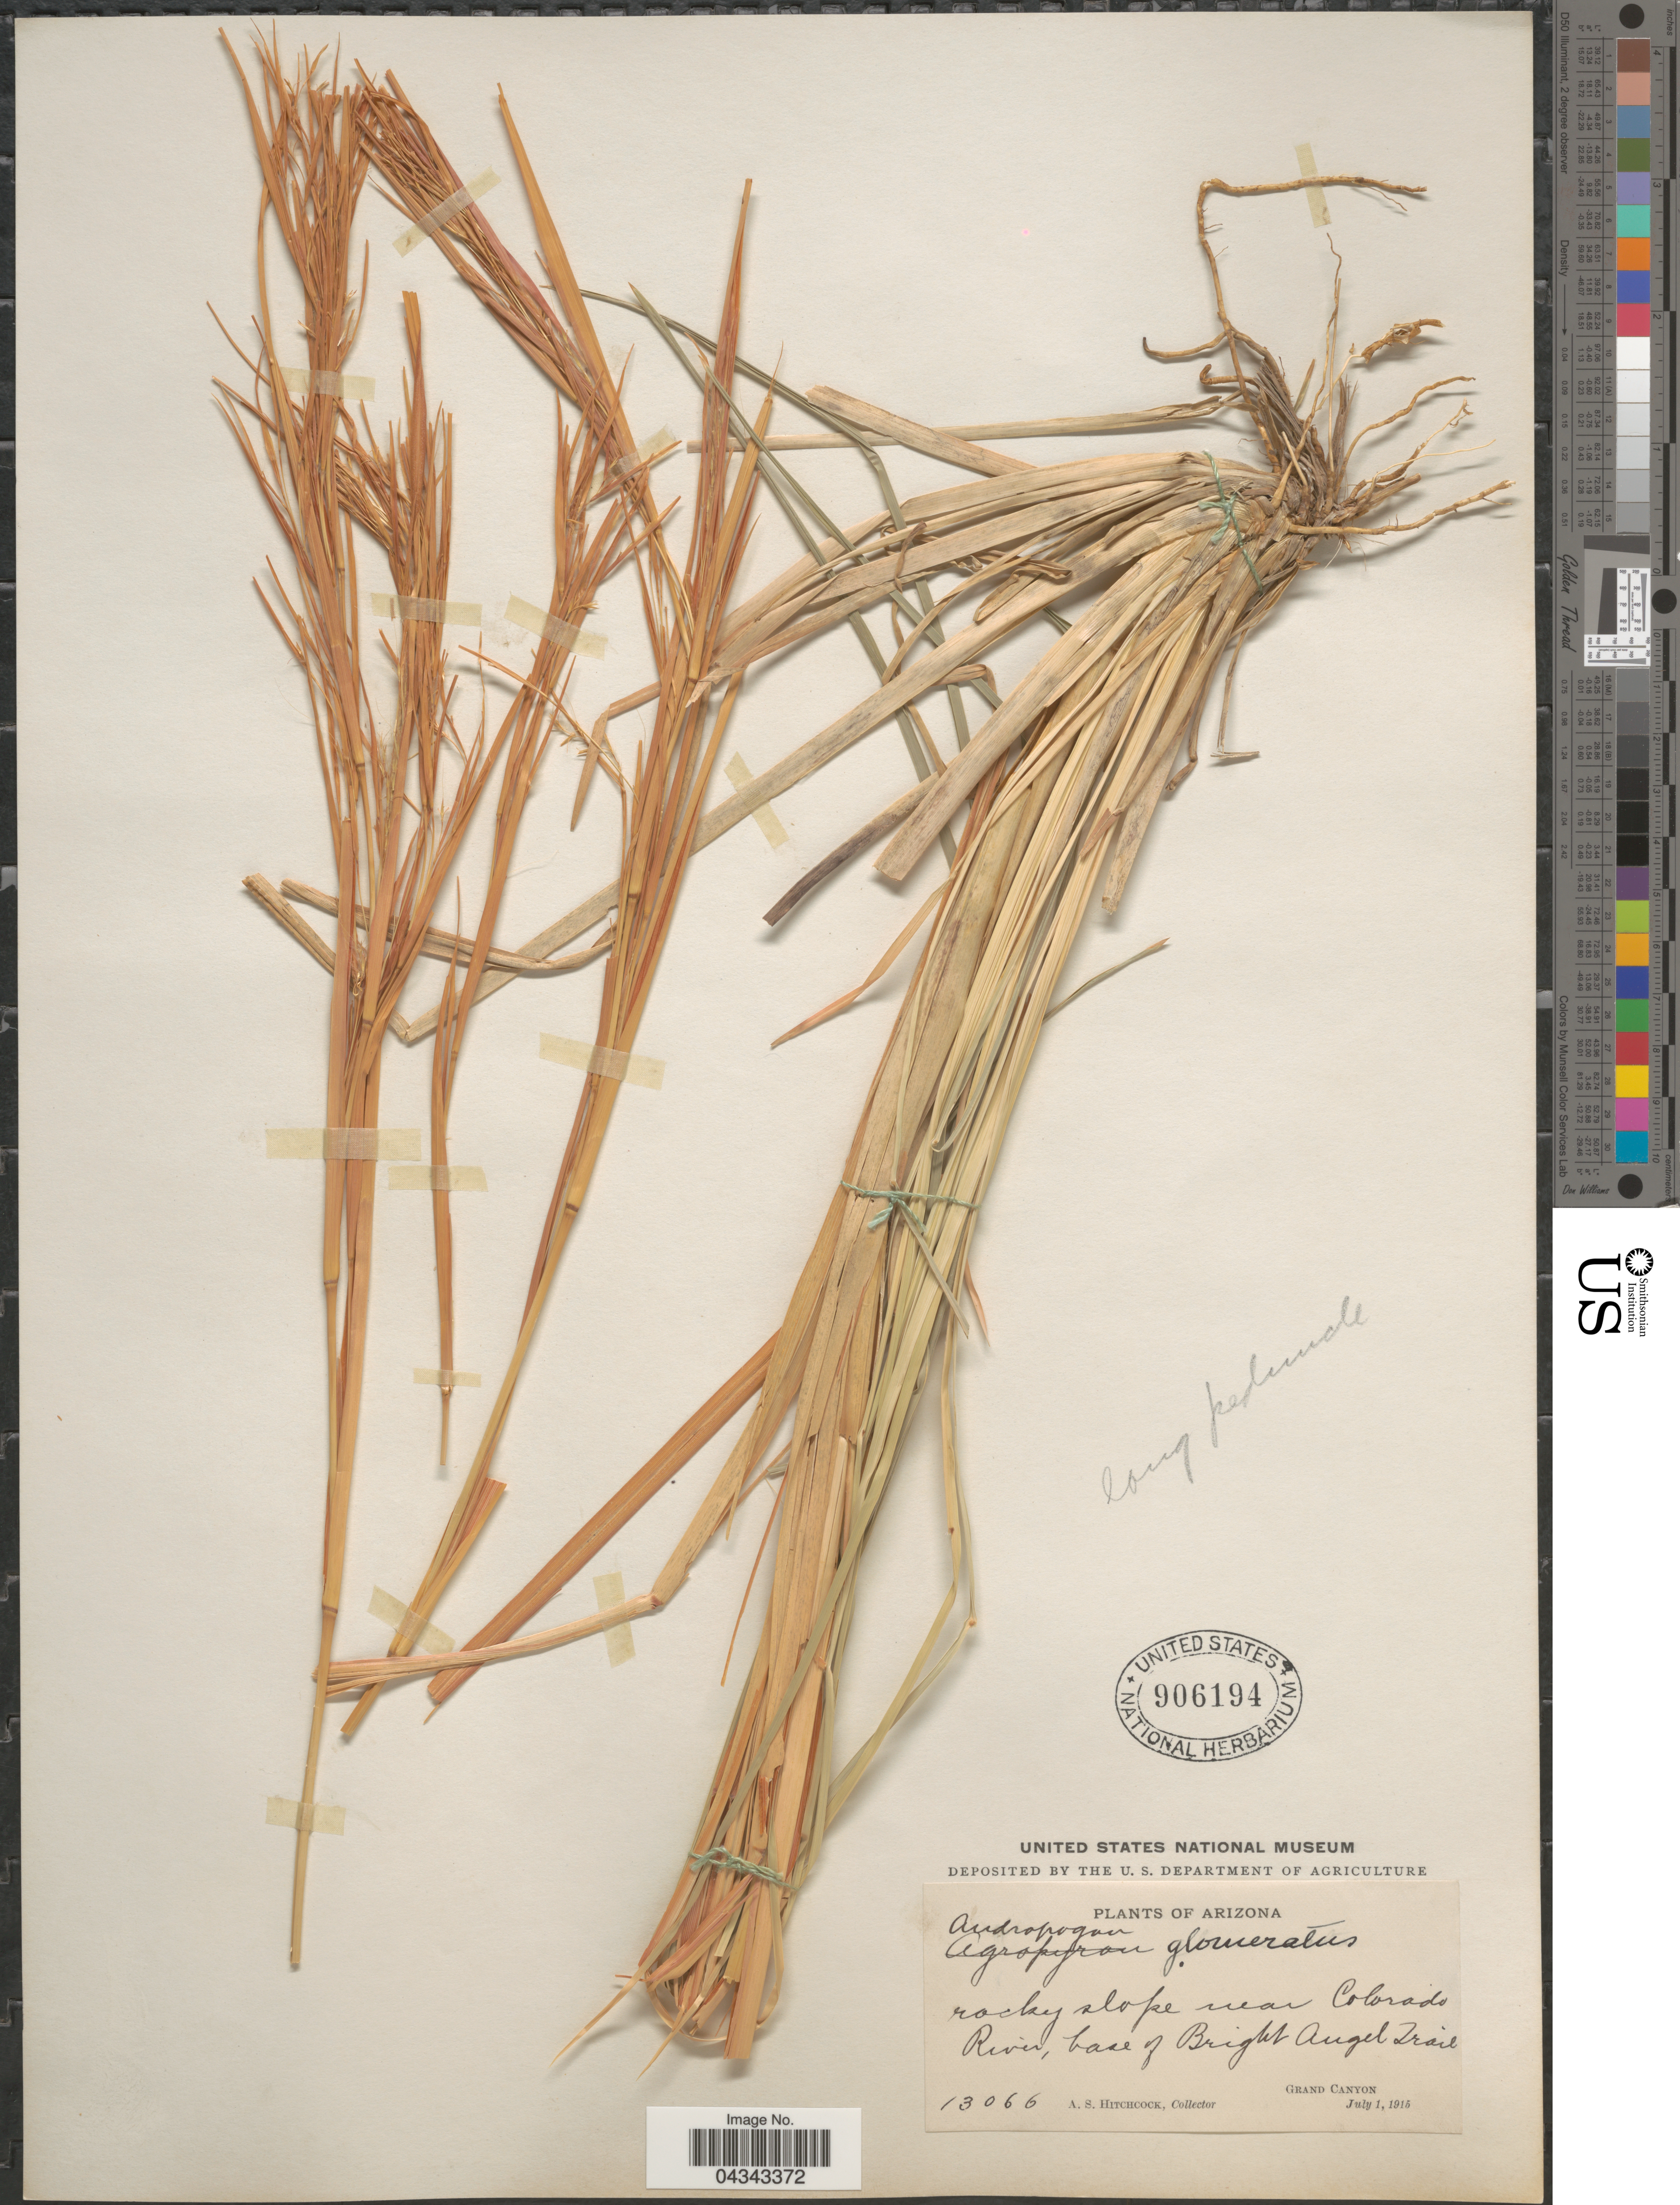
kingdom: Plantae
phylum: Tracheophyta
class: Liliopsida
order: Poales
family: Poaceae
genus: Andropogon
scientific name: Andropogon glomeratus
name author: (Walter) Britton, Stearns & Poggenb.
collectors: A. S. Hitchcock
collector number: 13066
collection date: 1915-07-01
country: United States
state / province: Arizona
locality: Rocky slope near Colorado River, base of Bright Angel Trail. Grand Canyon.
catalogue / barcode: US 906194